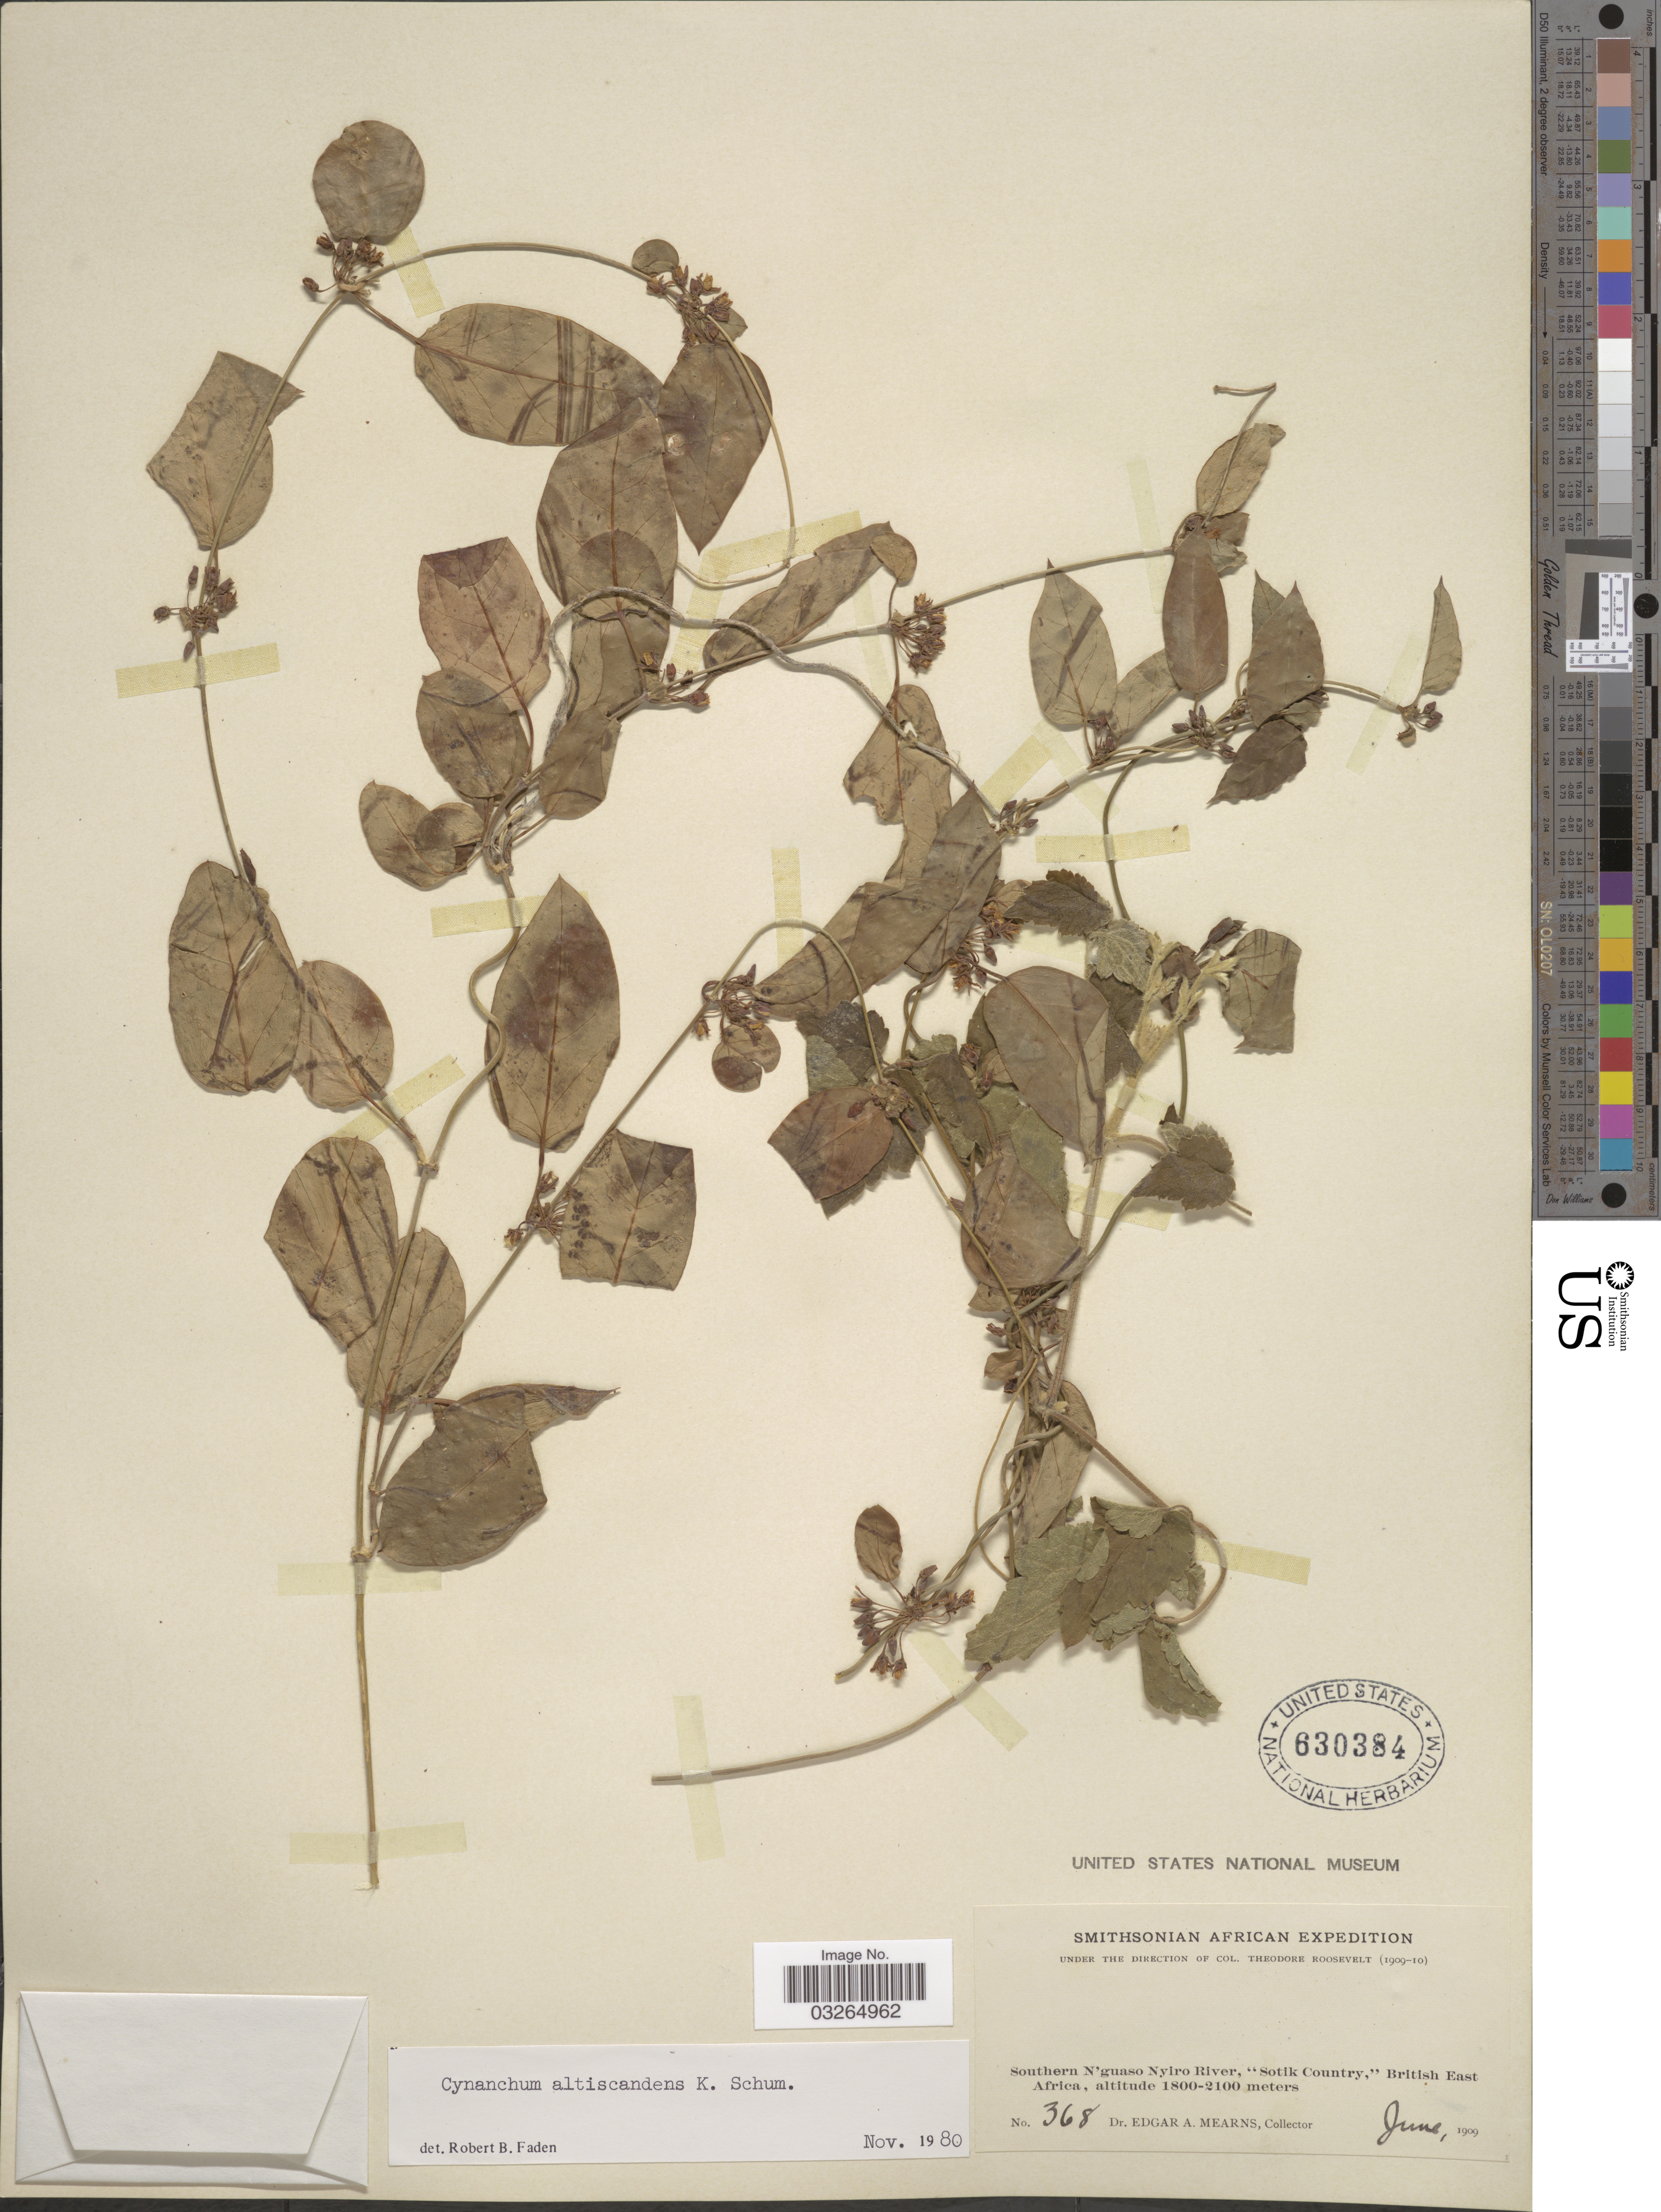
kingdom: Plantae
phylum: Tracheophyta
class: Magnoliopsida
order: Gentianales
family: Apocynaceae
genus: Cynanchum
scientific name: Cynanchum africanum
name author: Hoffmanns.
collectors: E. A. Mearns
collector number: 368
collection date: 1909-06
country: Kenya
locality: Southern N'guaso Nyiro River, "Sotik Country," British East Africa.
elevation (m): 1800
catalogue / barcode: US 630384